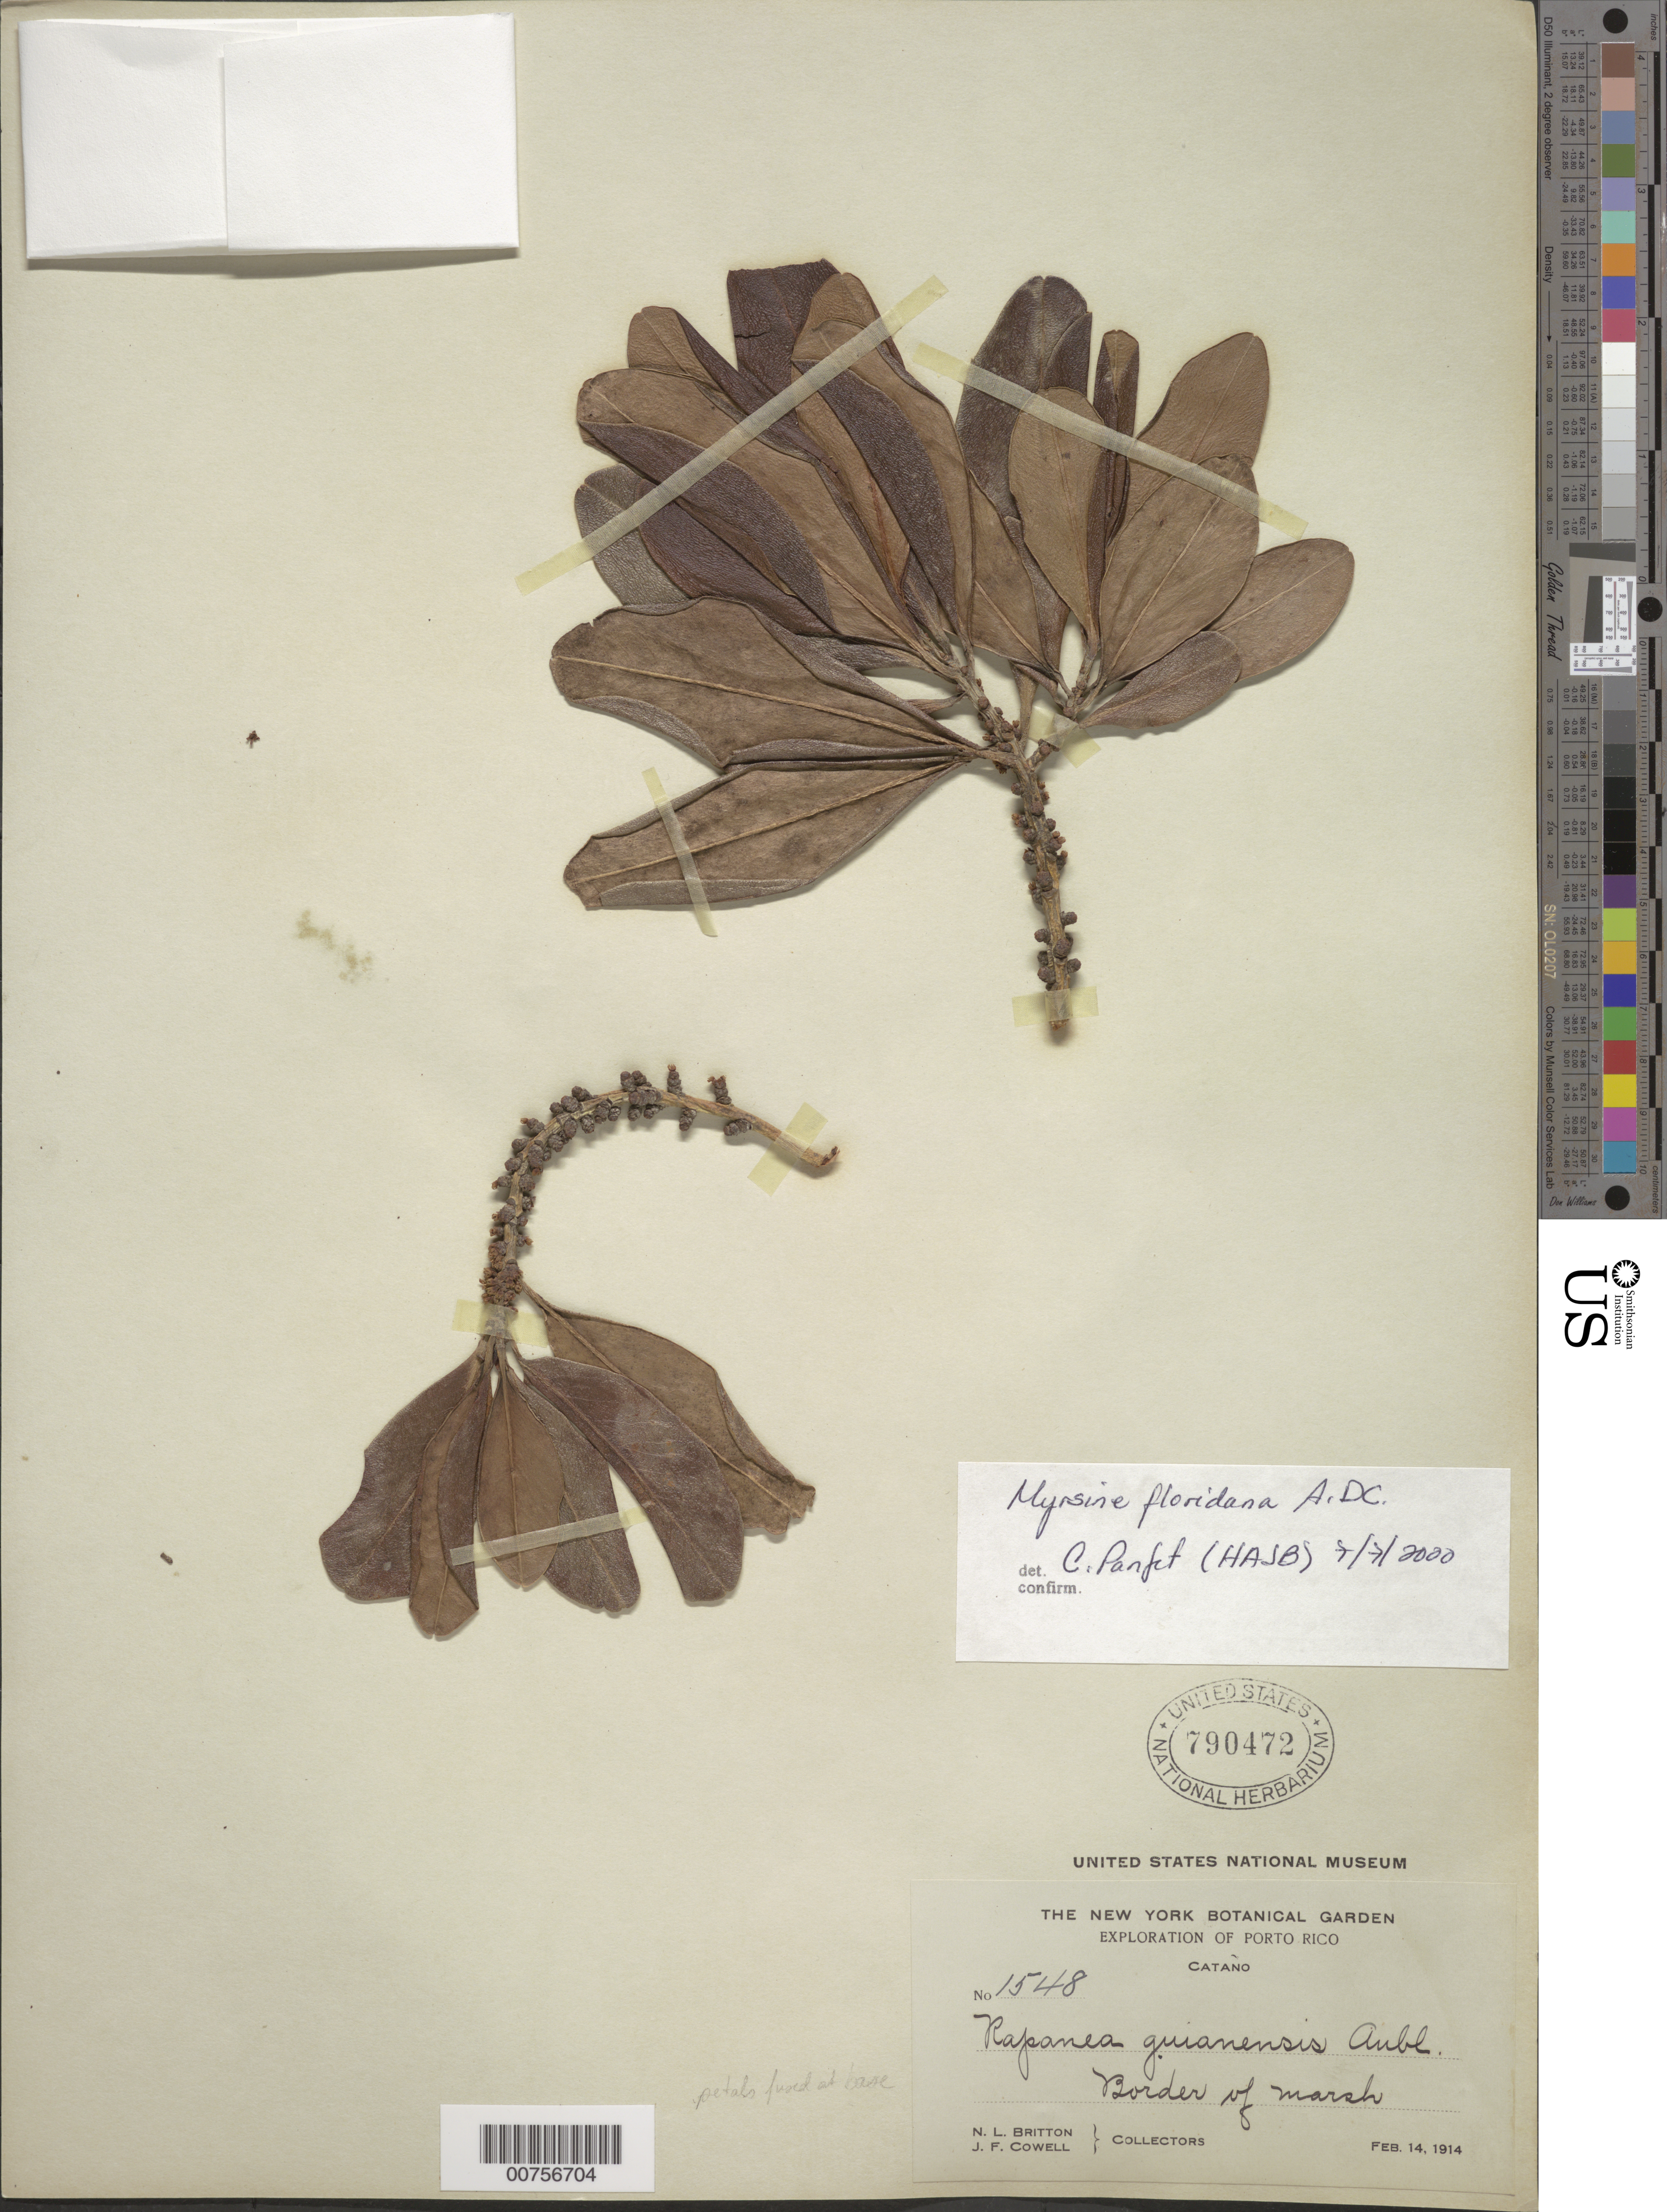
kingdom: Plantae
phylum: Tracheophyta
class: Magnoliopsida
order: Ericales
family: Primulaceae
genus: Myrsine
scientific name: Myrsine floridana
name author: A. DC.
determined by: Panfet, C.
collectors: N. Britton & J. F. Cowell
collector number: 1548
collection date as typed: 14 Feb 1914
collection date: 1914-02-14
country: Puerto Rico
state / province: Cataño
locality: Cataño.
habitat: Border of Marsh.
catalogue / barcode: US 790472